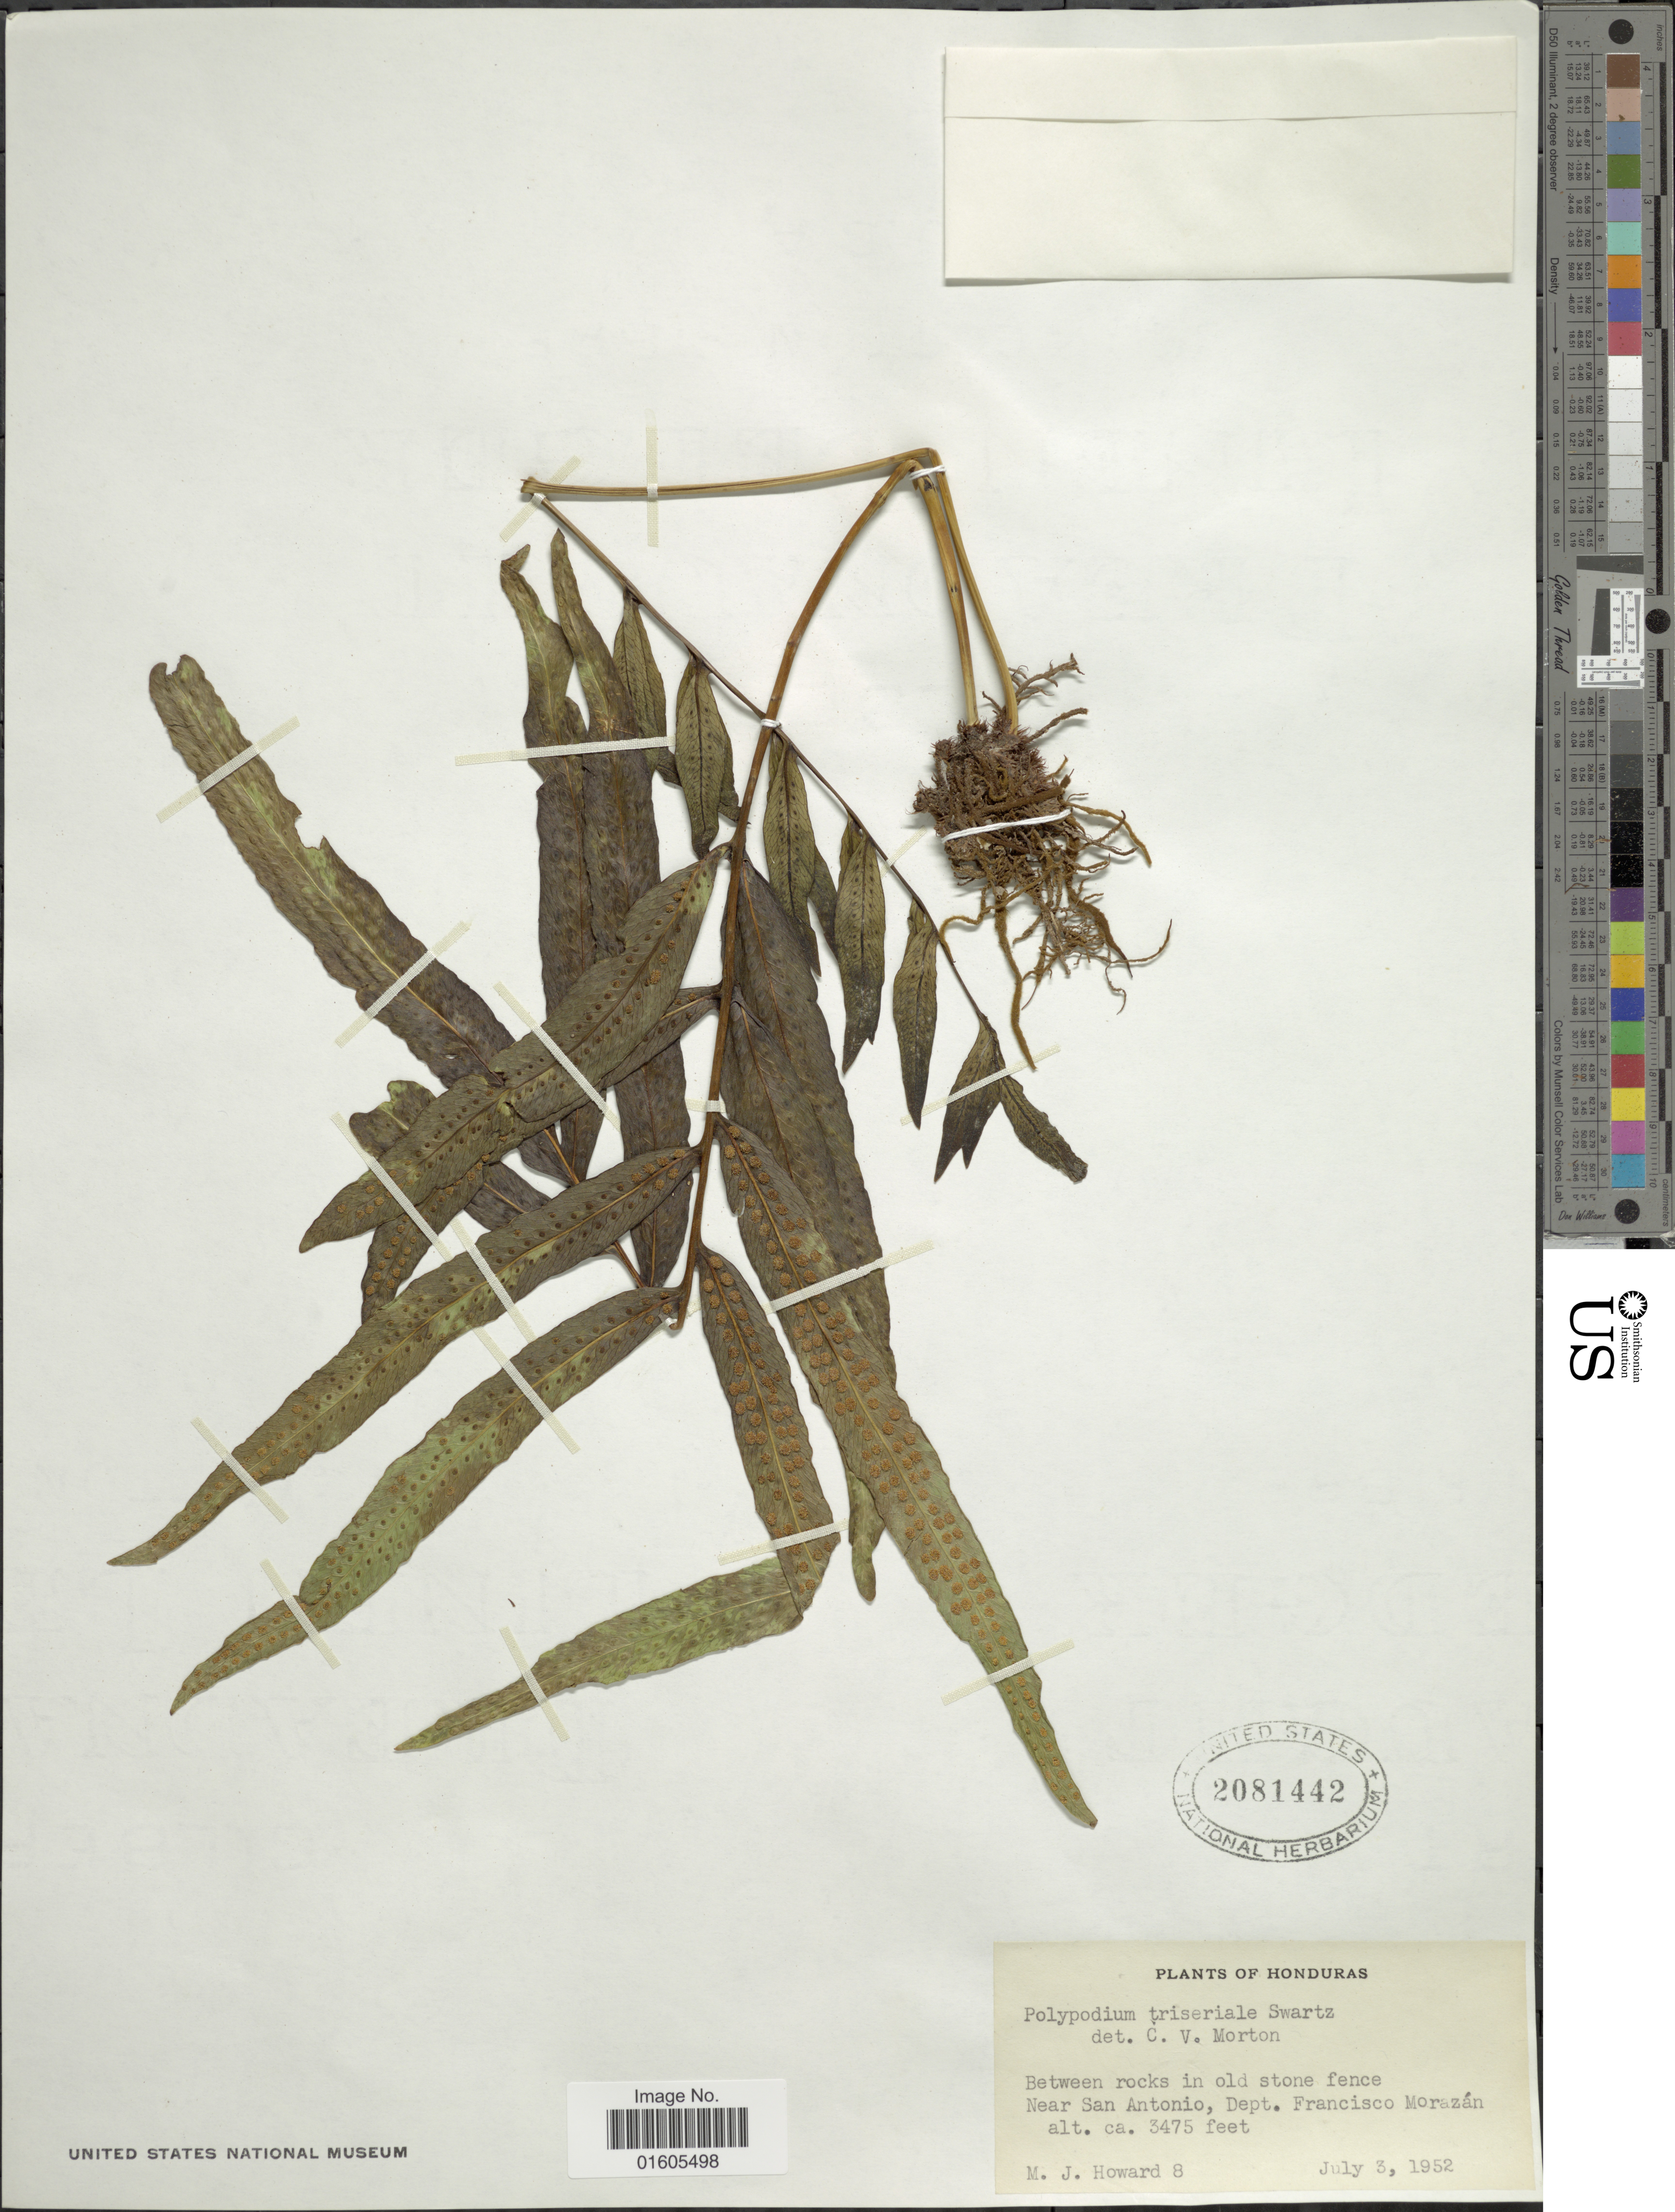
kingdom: Plantae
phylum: Tracheophyta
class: Polypodiopsida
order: Polypodiales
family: Polypodiaceae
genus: Serpocaulon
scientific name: Serpocaulon triseriale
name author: (Sw.) A.R. Sm.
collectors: M. Howard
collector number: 8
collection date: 1952-07-03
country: Honduras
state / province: Fco. Morazán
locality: Between rocks in old stone fence Near San Antonio, Dept. Francisco Morazán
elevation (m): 1059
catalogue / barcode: US 2081442